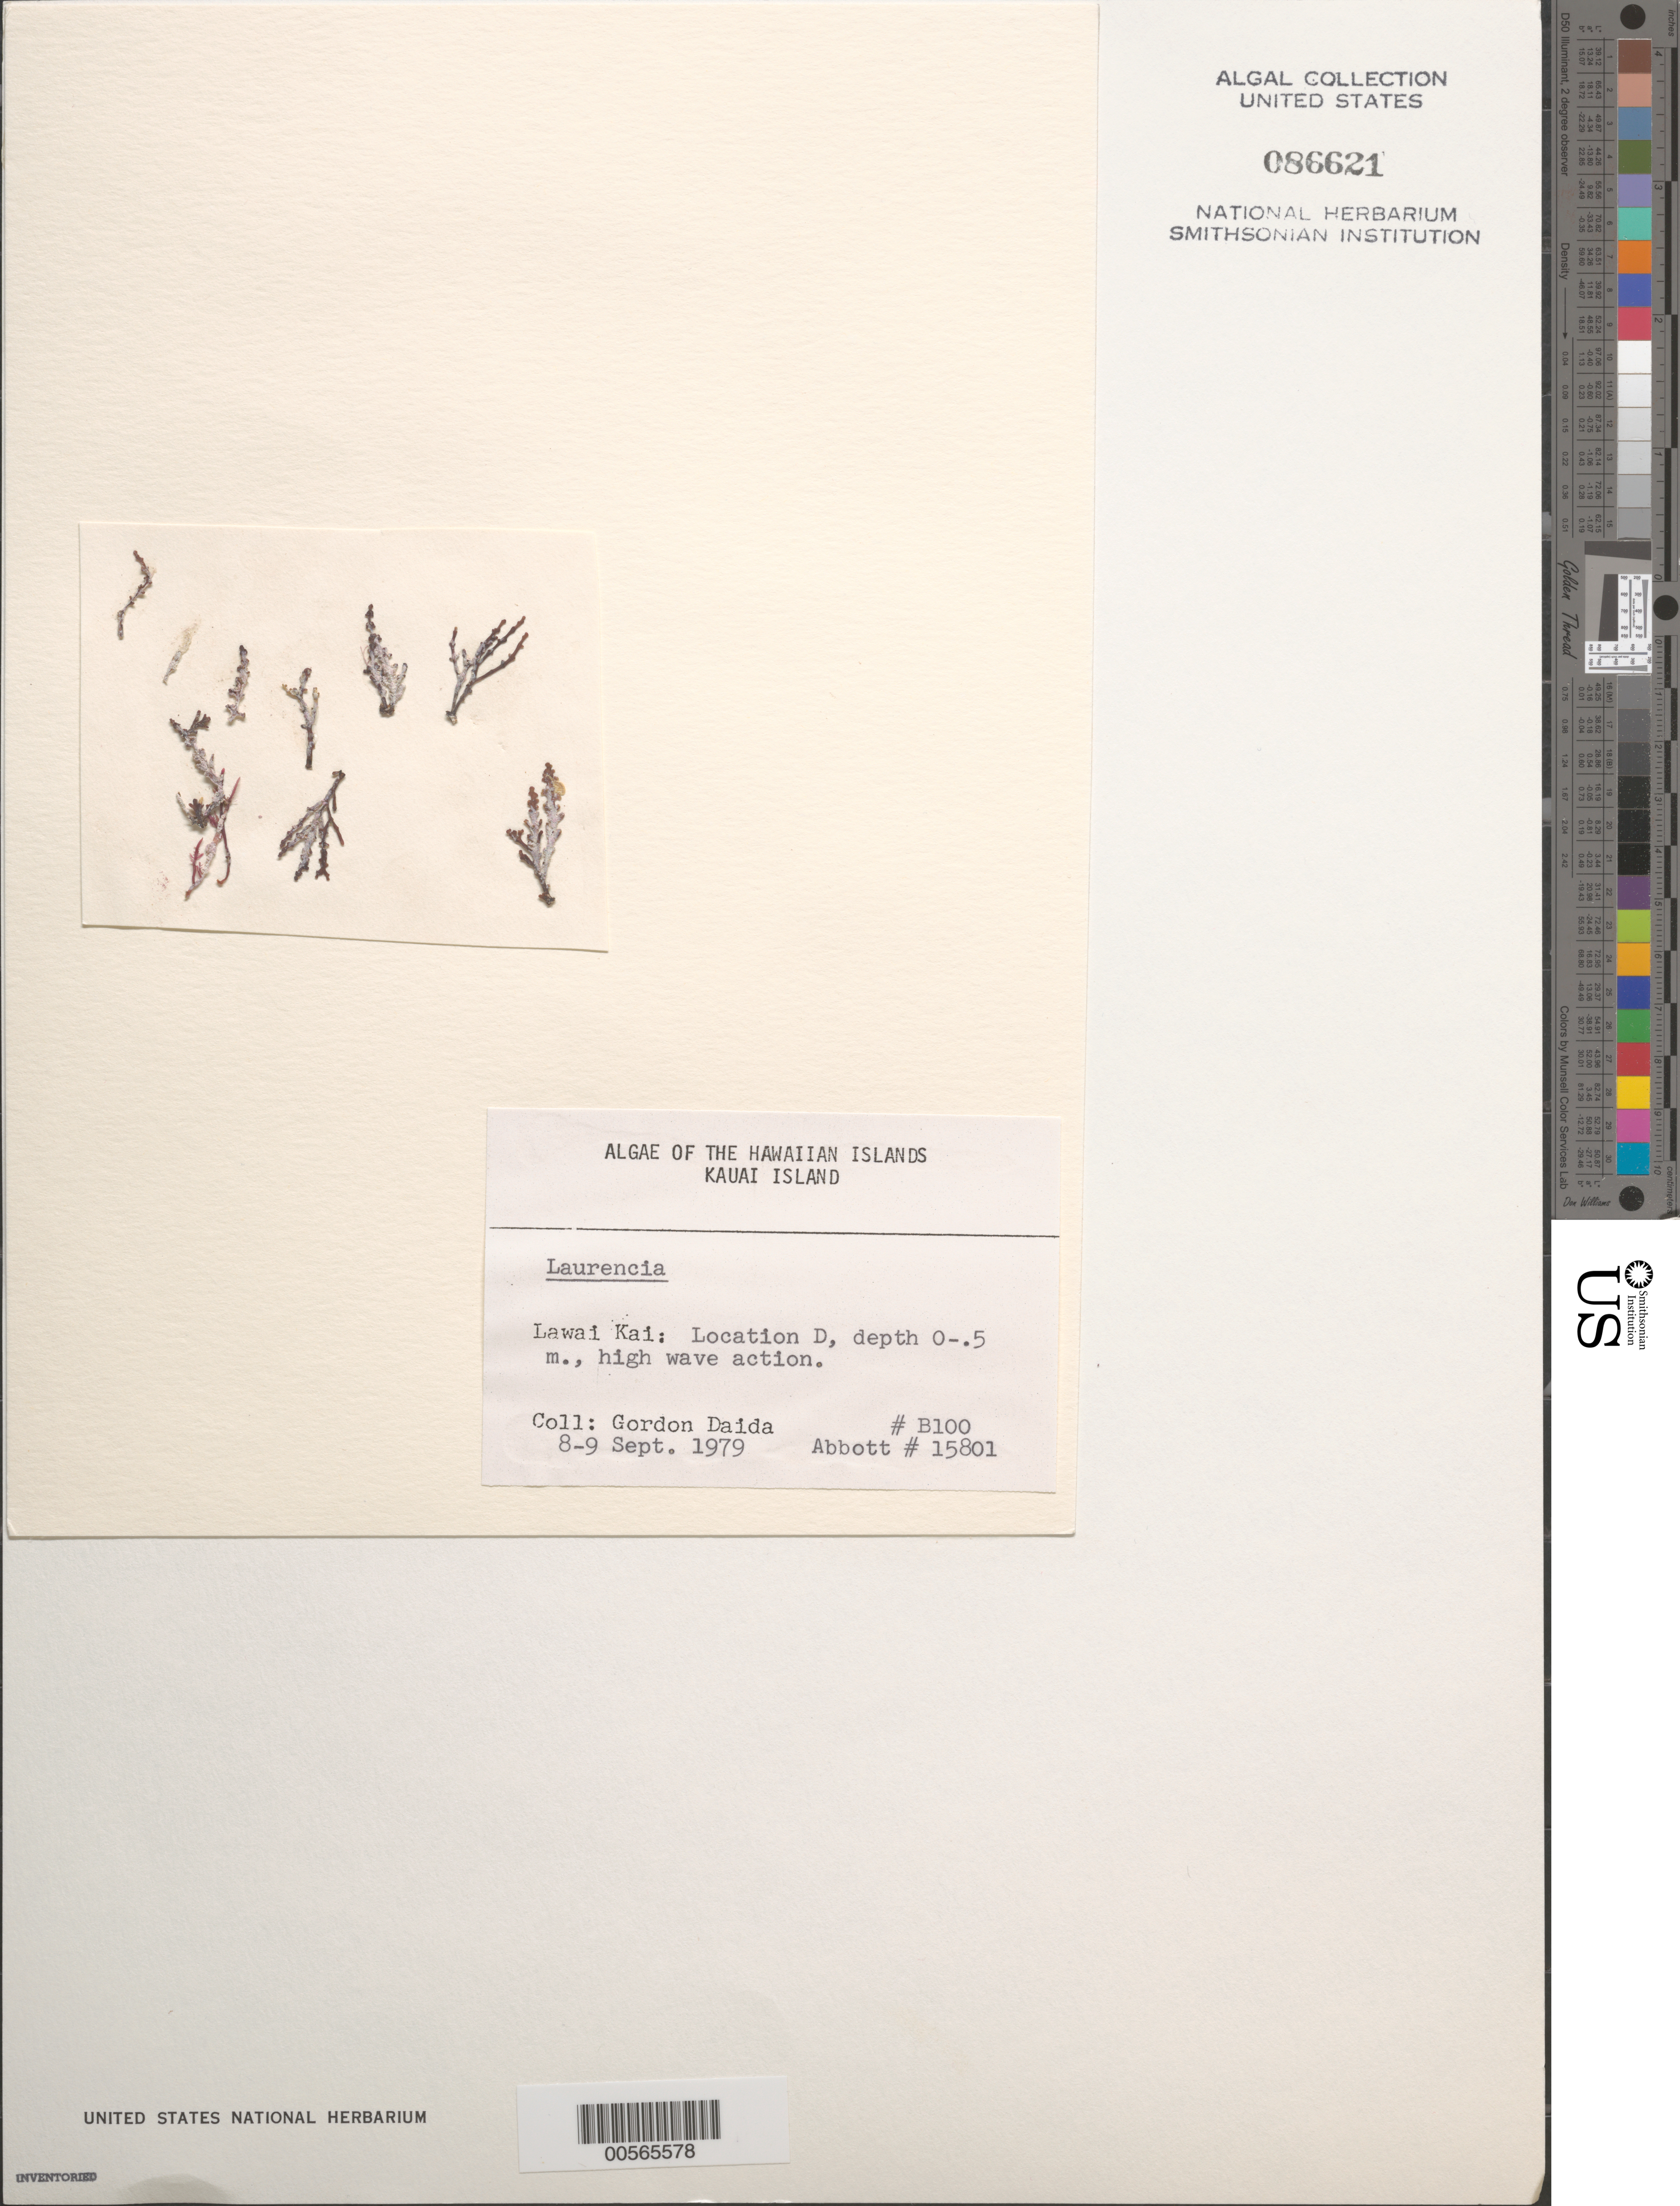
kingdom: Plantae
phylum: Rhodophyta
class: Florideophyceae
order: Ceramiales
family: Rhodomelaceae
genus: Laurencia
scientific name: Laurencia sp.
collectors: G. Daida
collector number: B100 & IAA 15801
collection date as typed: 08 Sep 1979 to 09 Sep 1979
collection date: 1979-09-08/1979-09-09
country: United States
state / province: Hawaii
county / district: Kaui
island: Kaua'i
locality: Lawai Kai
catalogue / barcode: US 86621